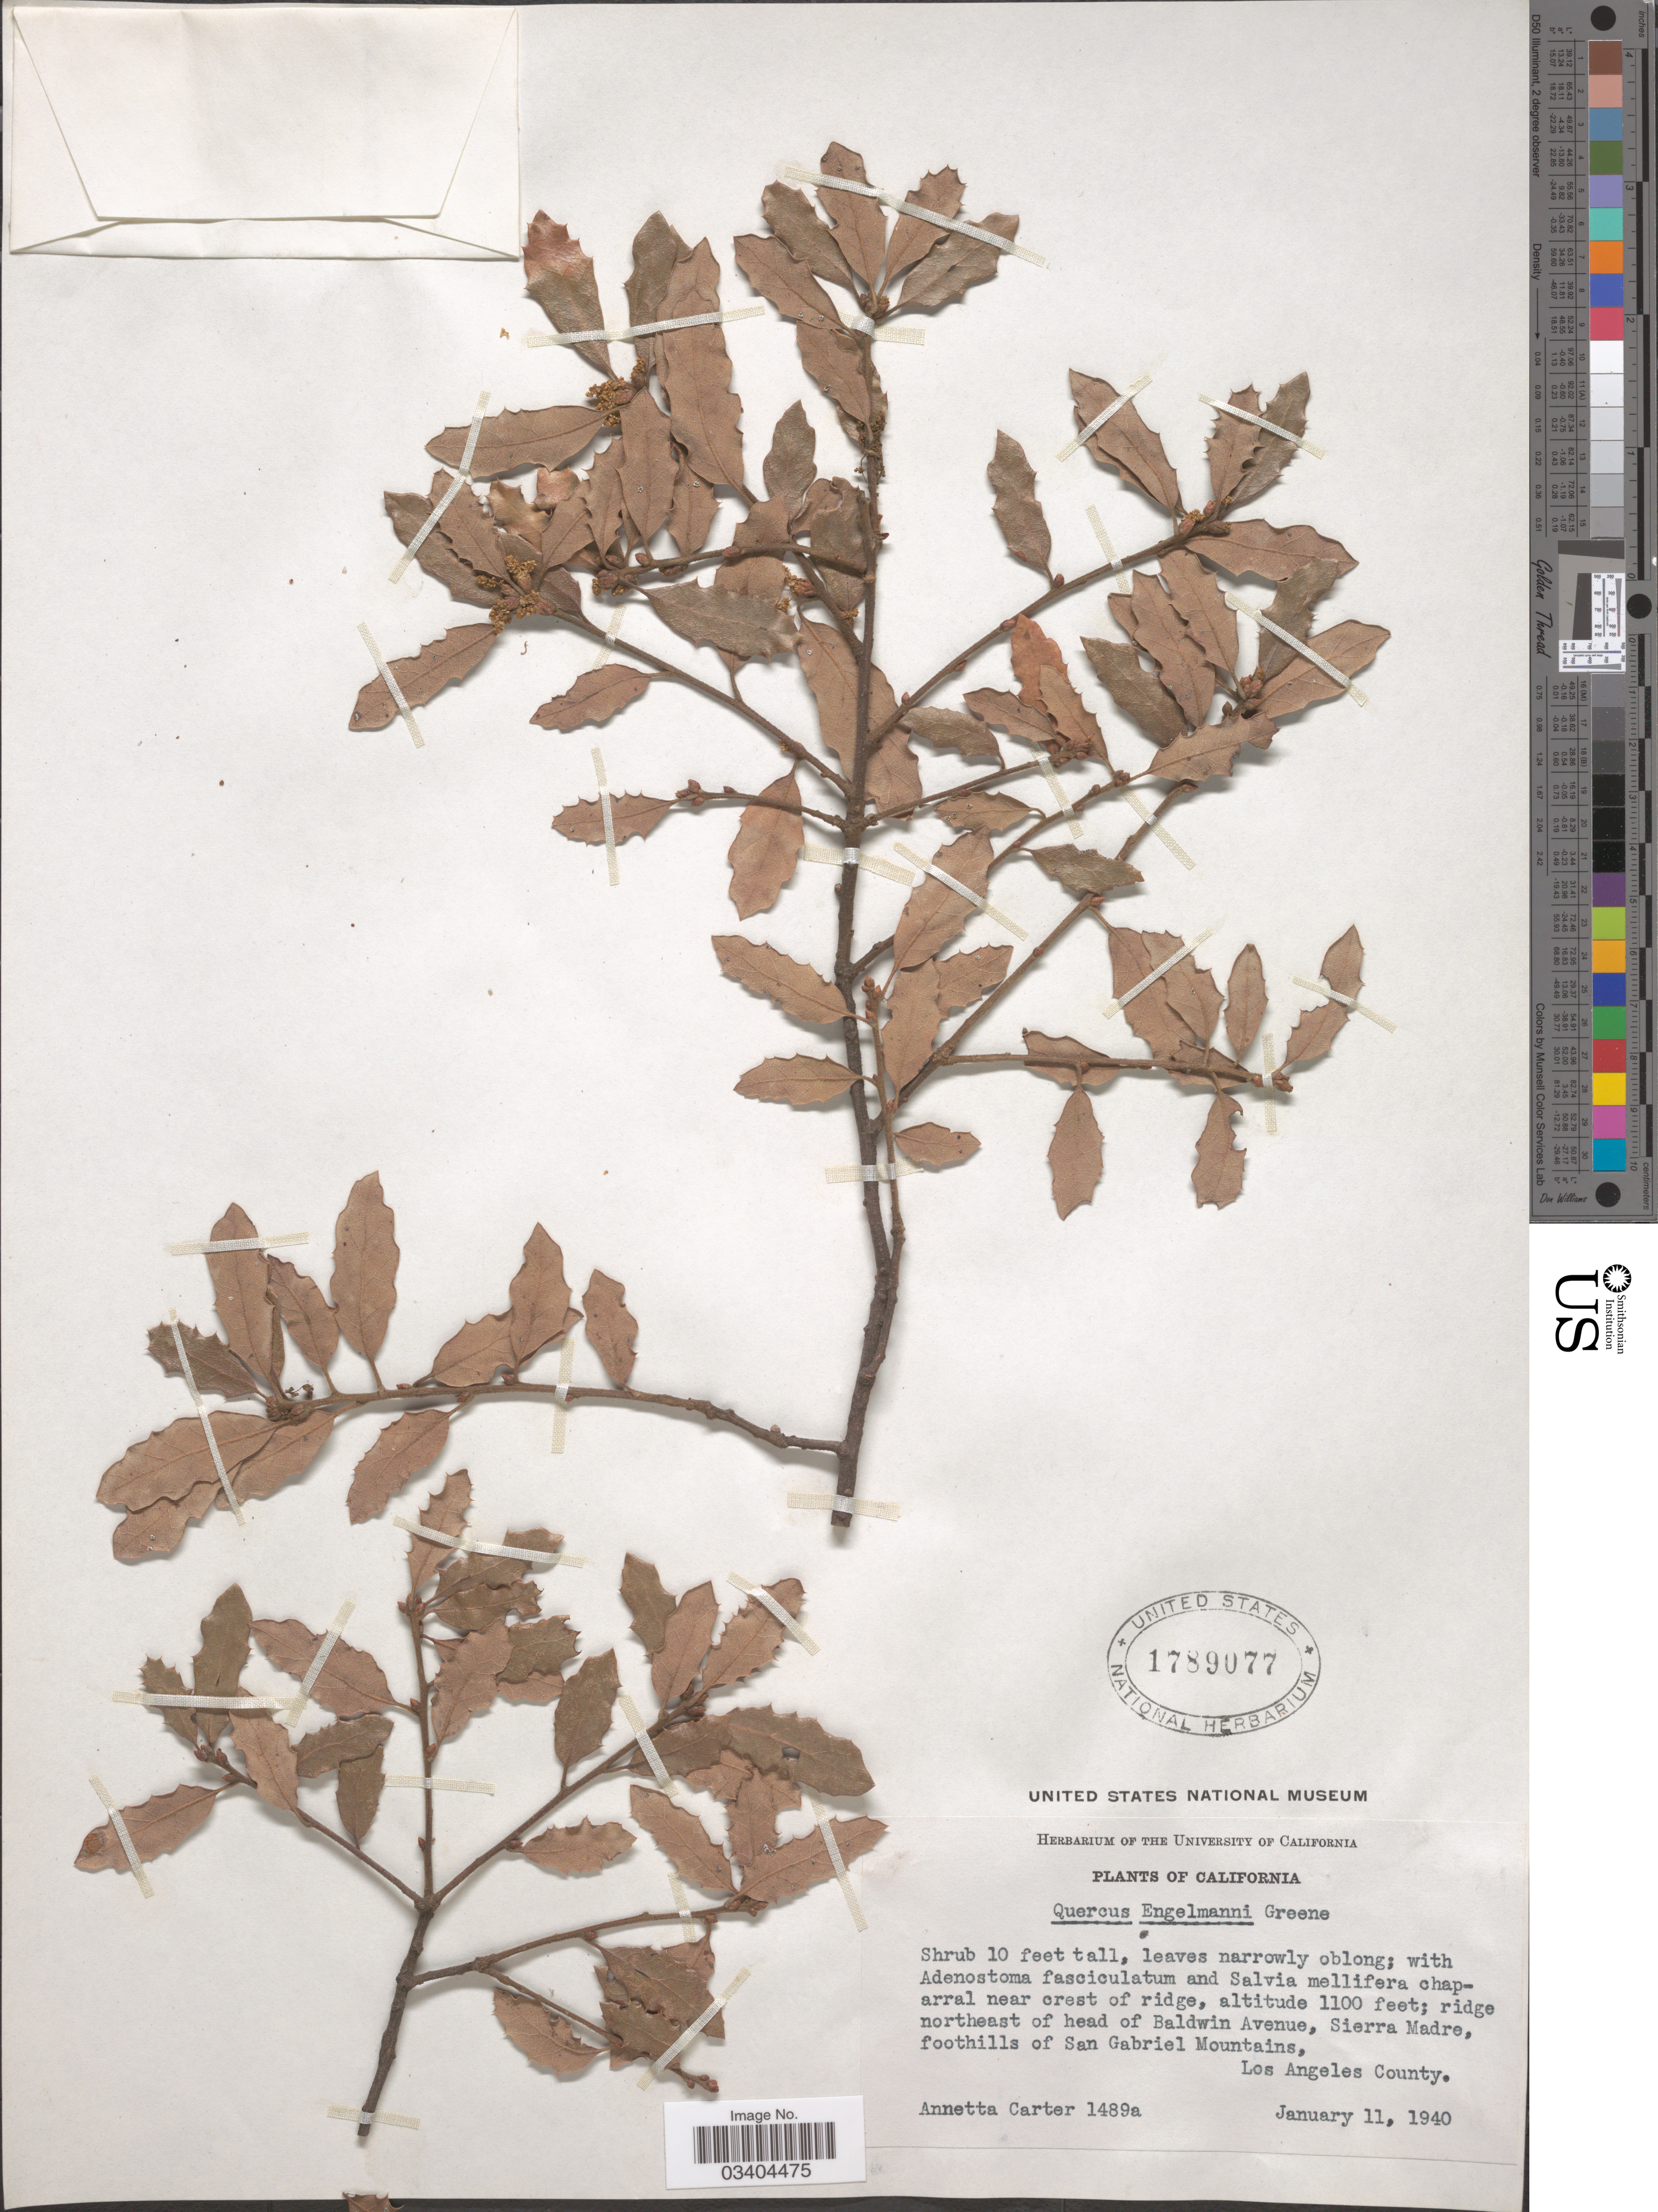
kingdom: Plantae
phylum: Tracheophyta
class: Magnoliopsida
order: Fagales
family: Fagaceae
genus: Quercus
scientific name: Quercus engelmannii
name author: Greene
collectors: A. Carter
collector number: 1489a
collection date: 1940-01-11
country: United States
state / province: California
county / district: Los Angeles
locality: Ridge northeast of head of Baldwin Avenue, Sierra Madre, foothills of San Gabriel Mountains, Los Angeles County.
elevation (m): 335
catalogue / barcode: US 1789077